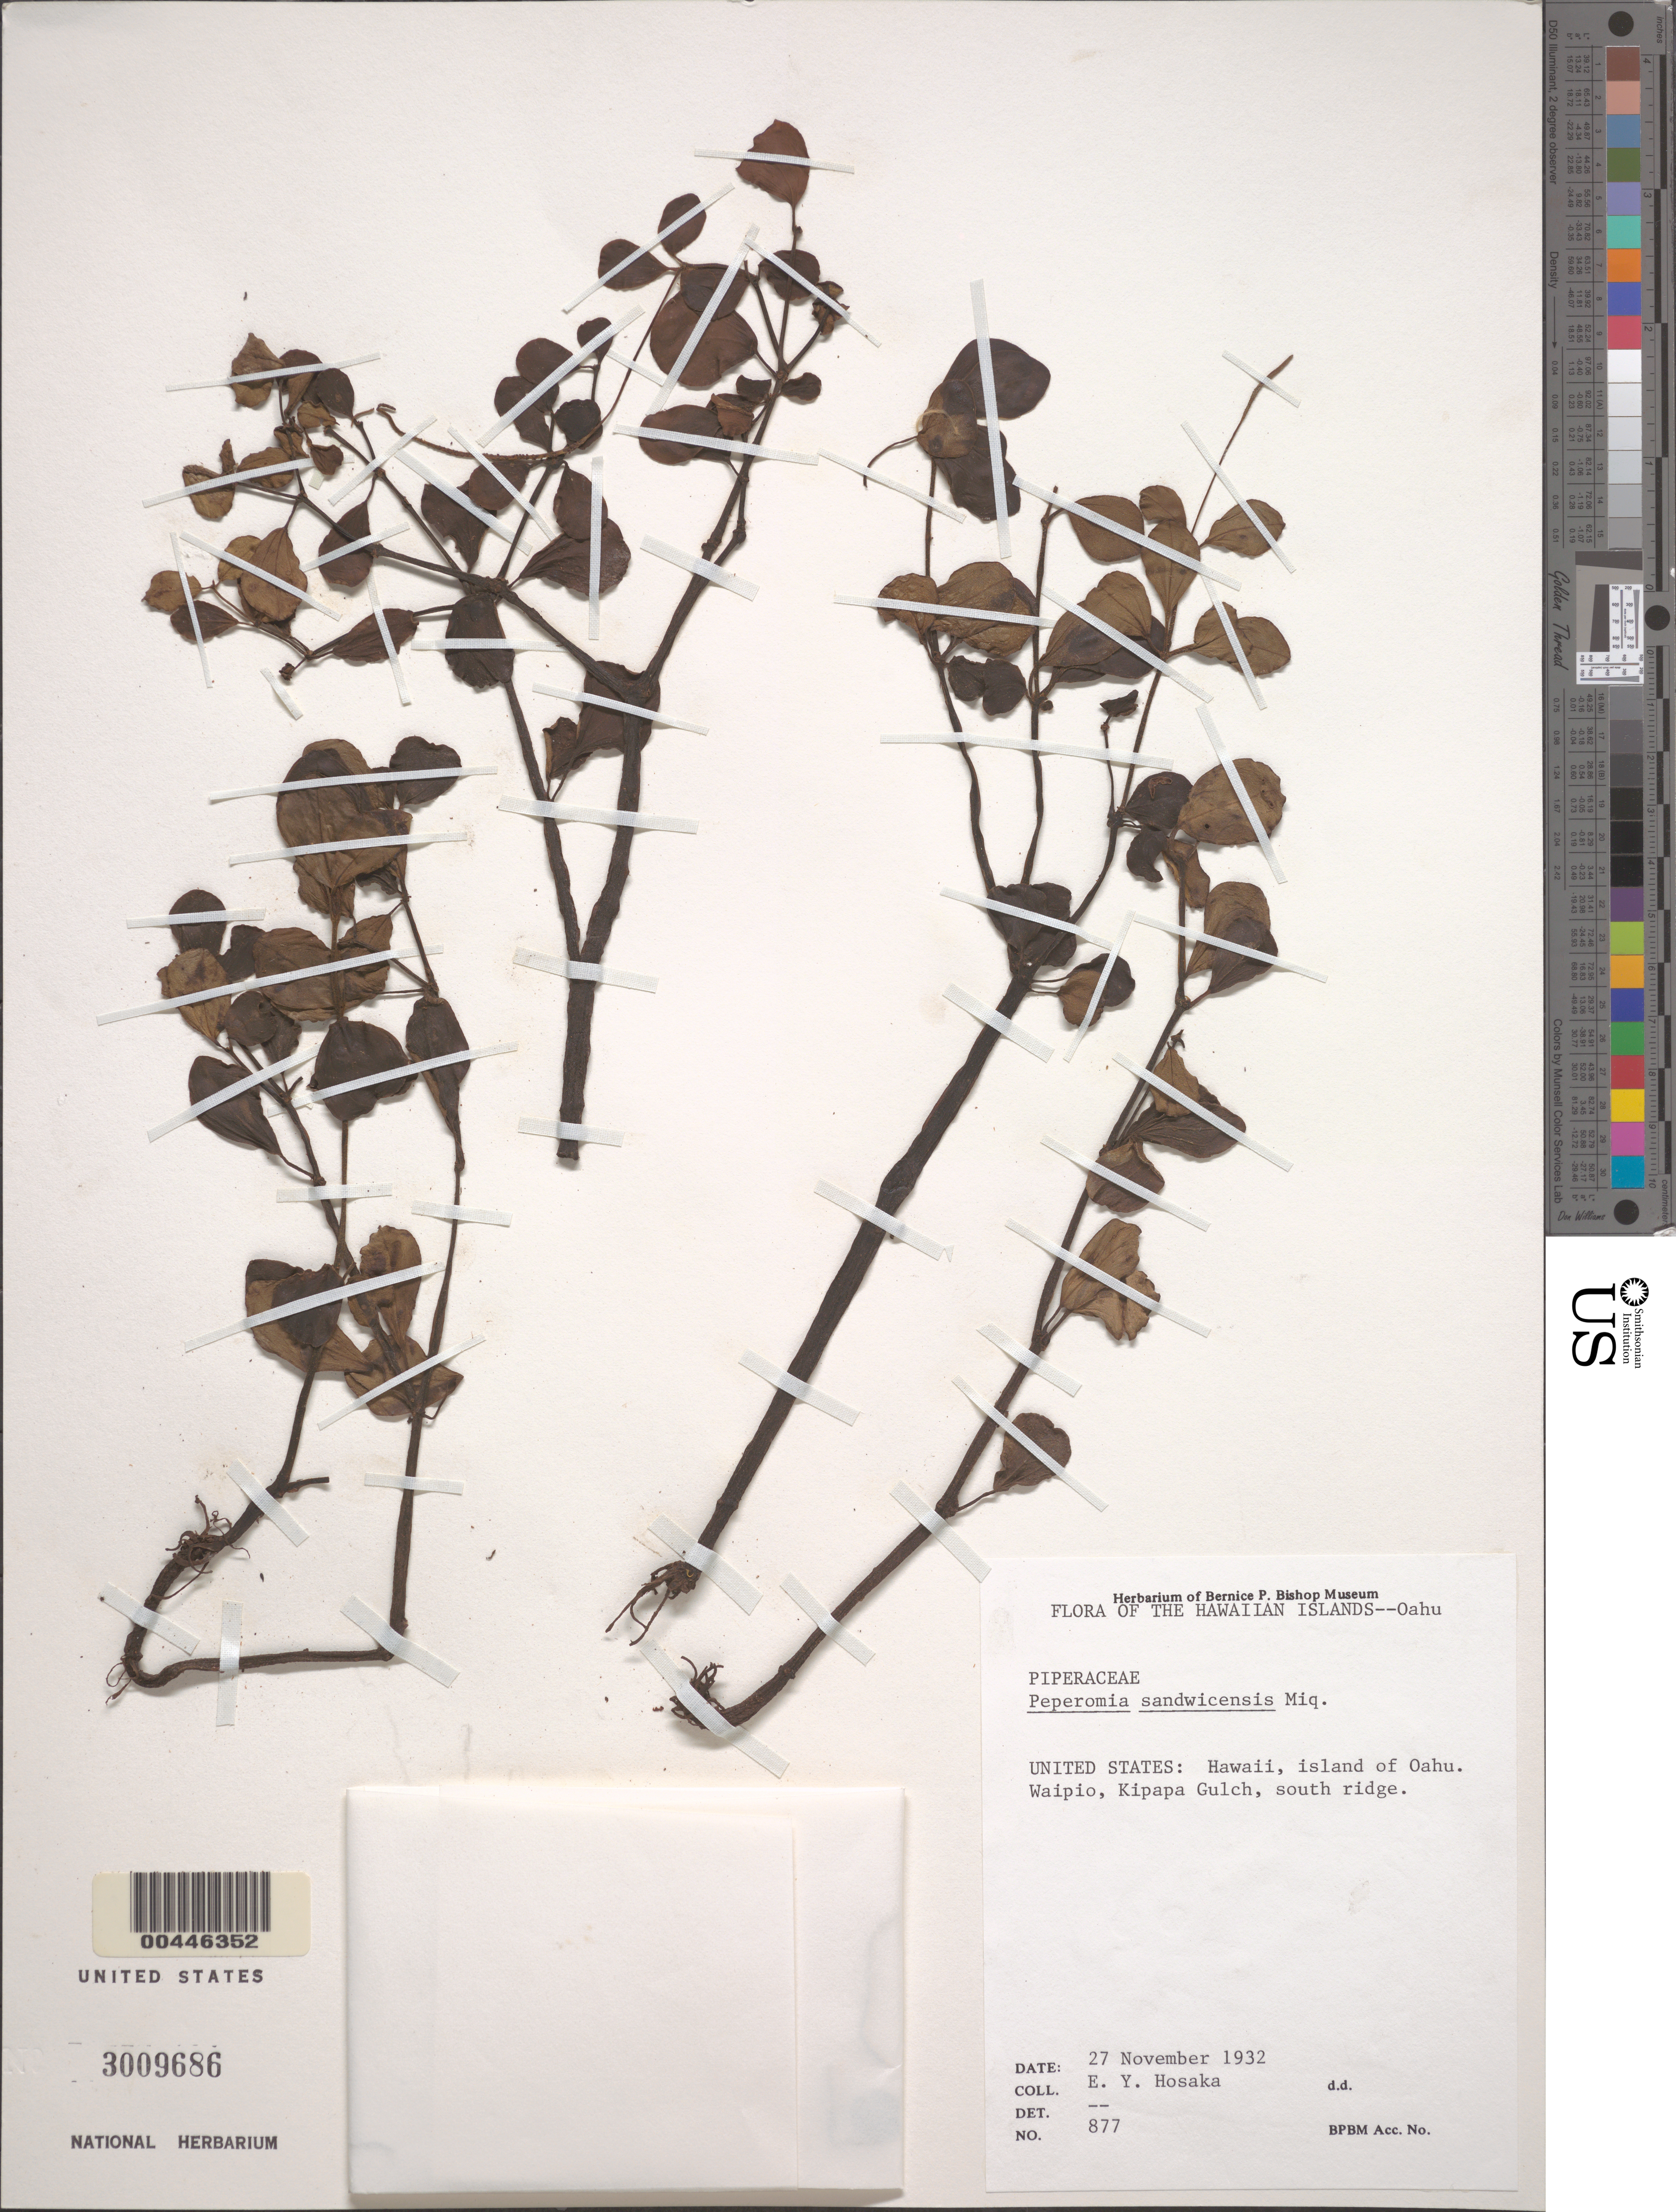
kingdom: Plantae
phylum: Tracheophyta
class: Magnoliopsida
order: Piperales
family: Piperaceae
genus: Peperomia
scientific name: Peperomia sandwicensis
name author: Miq.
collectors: E. Y. Hosaka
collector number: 877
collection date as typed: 27 Nov 1932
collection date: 1932-11-27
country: United States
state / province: Hawaii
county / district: Honolulu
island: Oahu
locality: Waipio, Kipapa Gulch, S ridge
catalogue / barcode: US 3009686